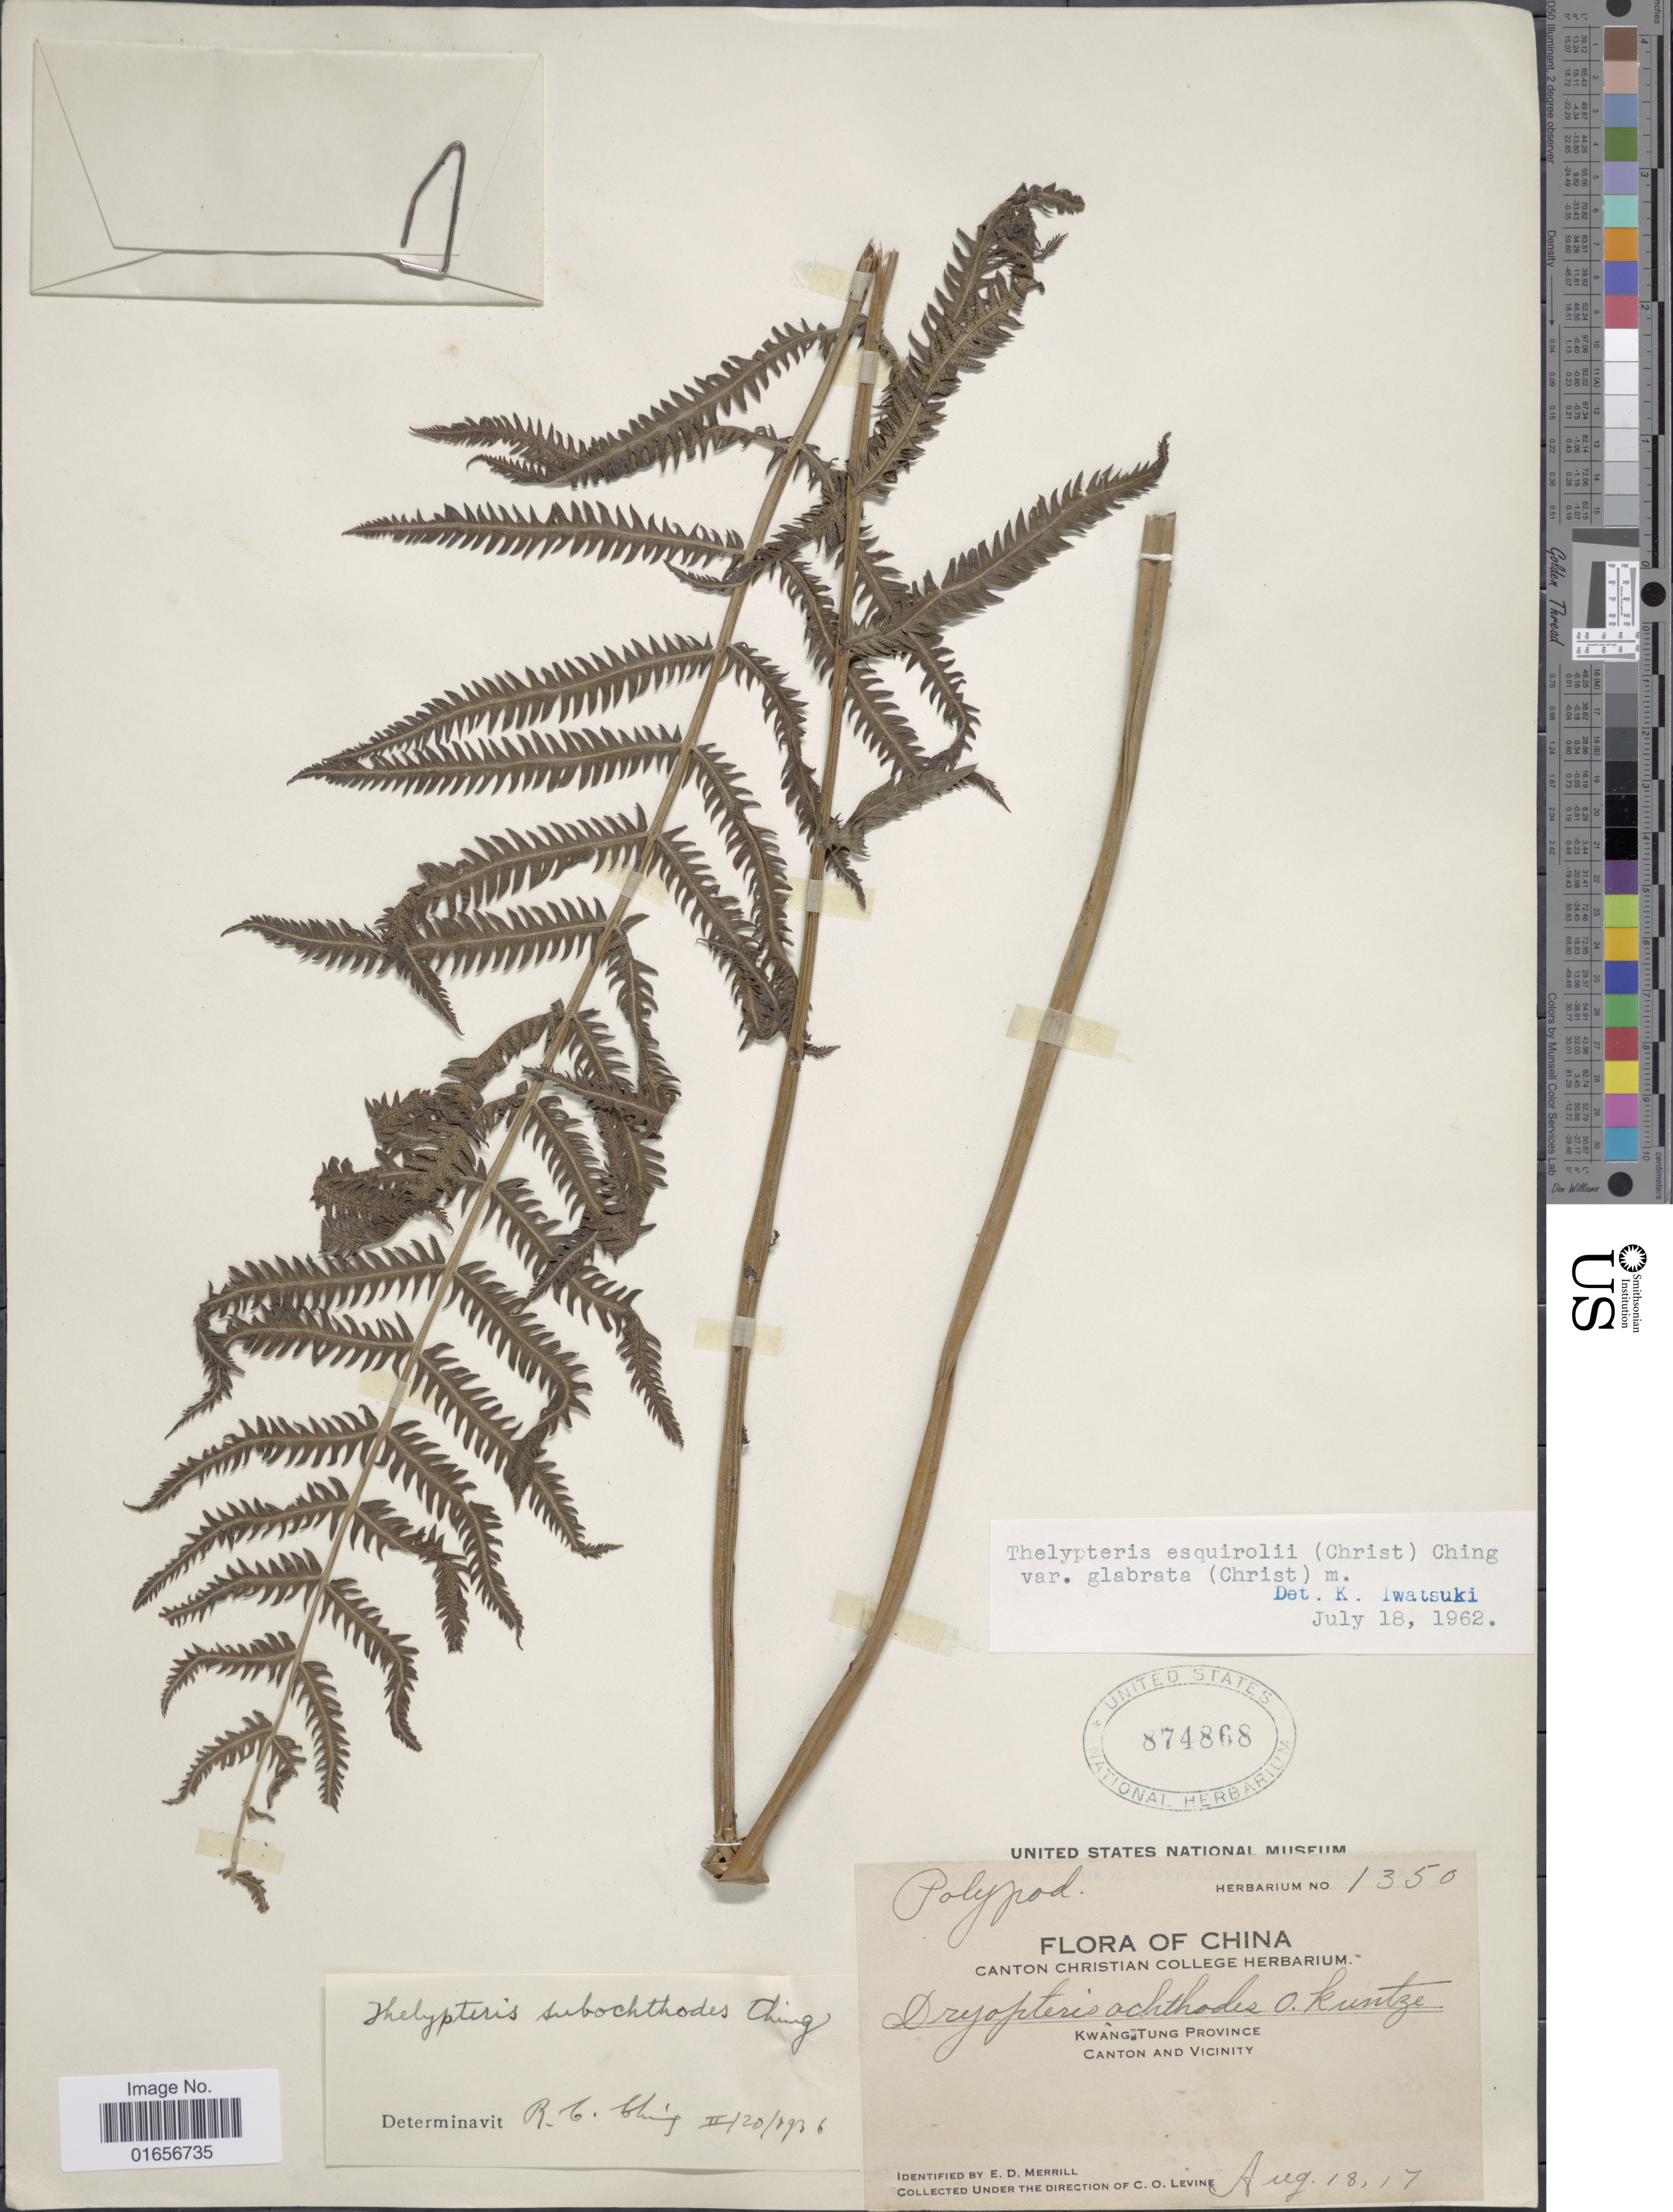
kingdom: Plantae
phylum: Tracheophyta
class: Polypodiopsida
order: Polypodiales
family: Thelypteridaceae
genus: Pseudocyclosorus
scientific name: Pseudocyclosorus esquirolii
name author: (Christ) Ching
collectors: C. O. Levine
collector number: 1350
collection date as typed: Transcribed d/m/y: 18/8/17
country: China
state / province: Guangdong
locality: Kwang Tung Province, canton and vicinity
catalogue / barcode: US 874868